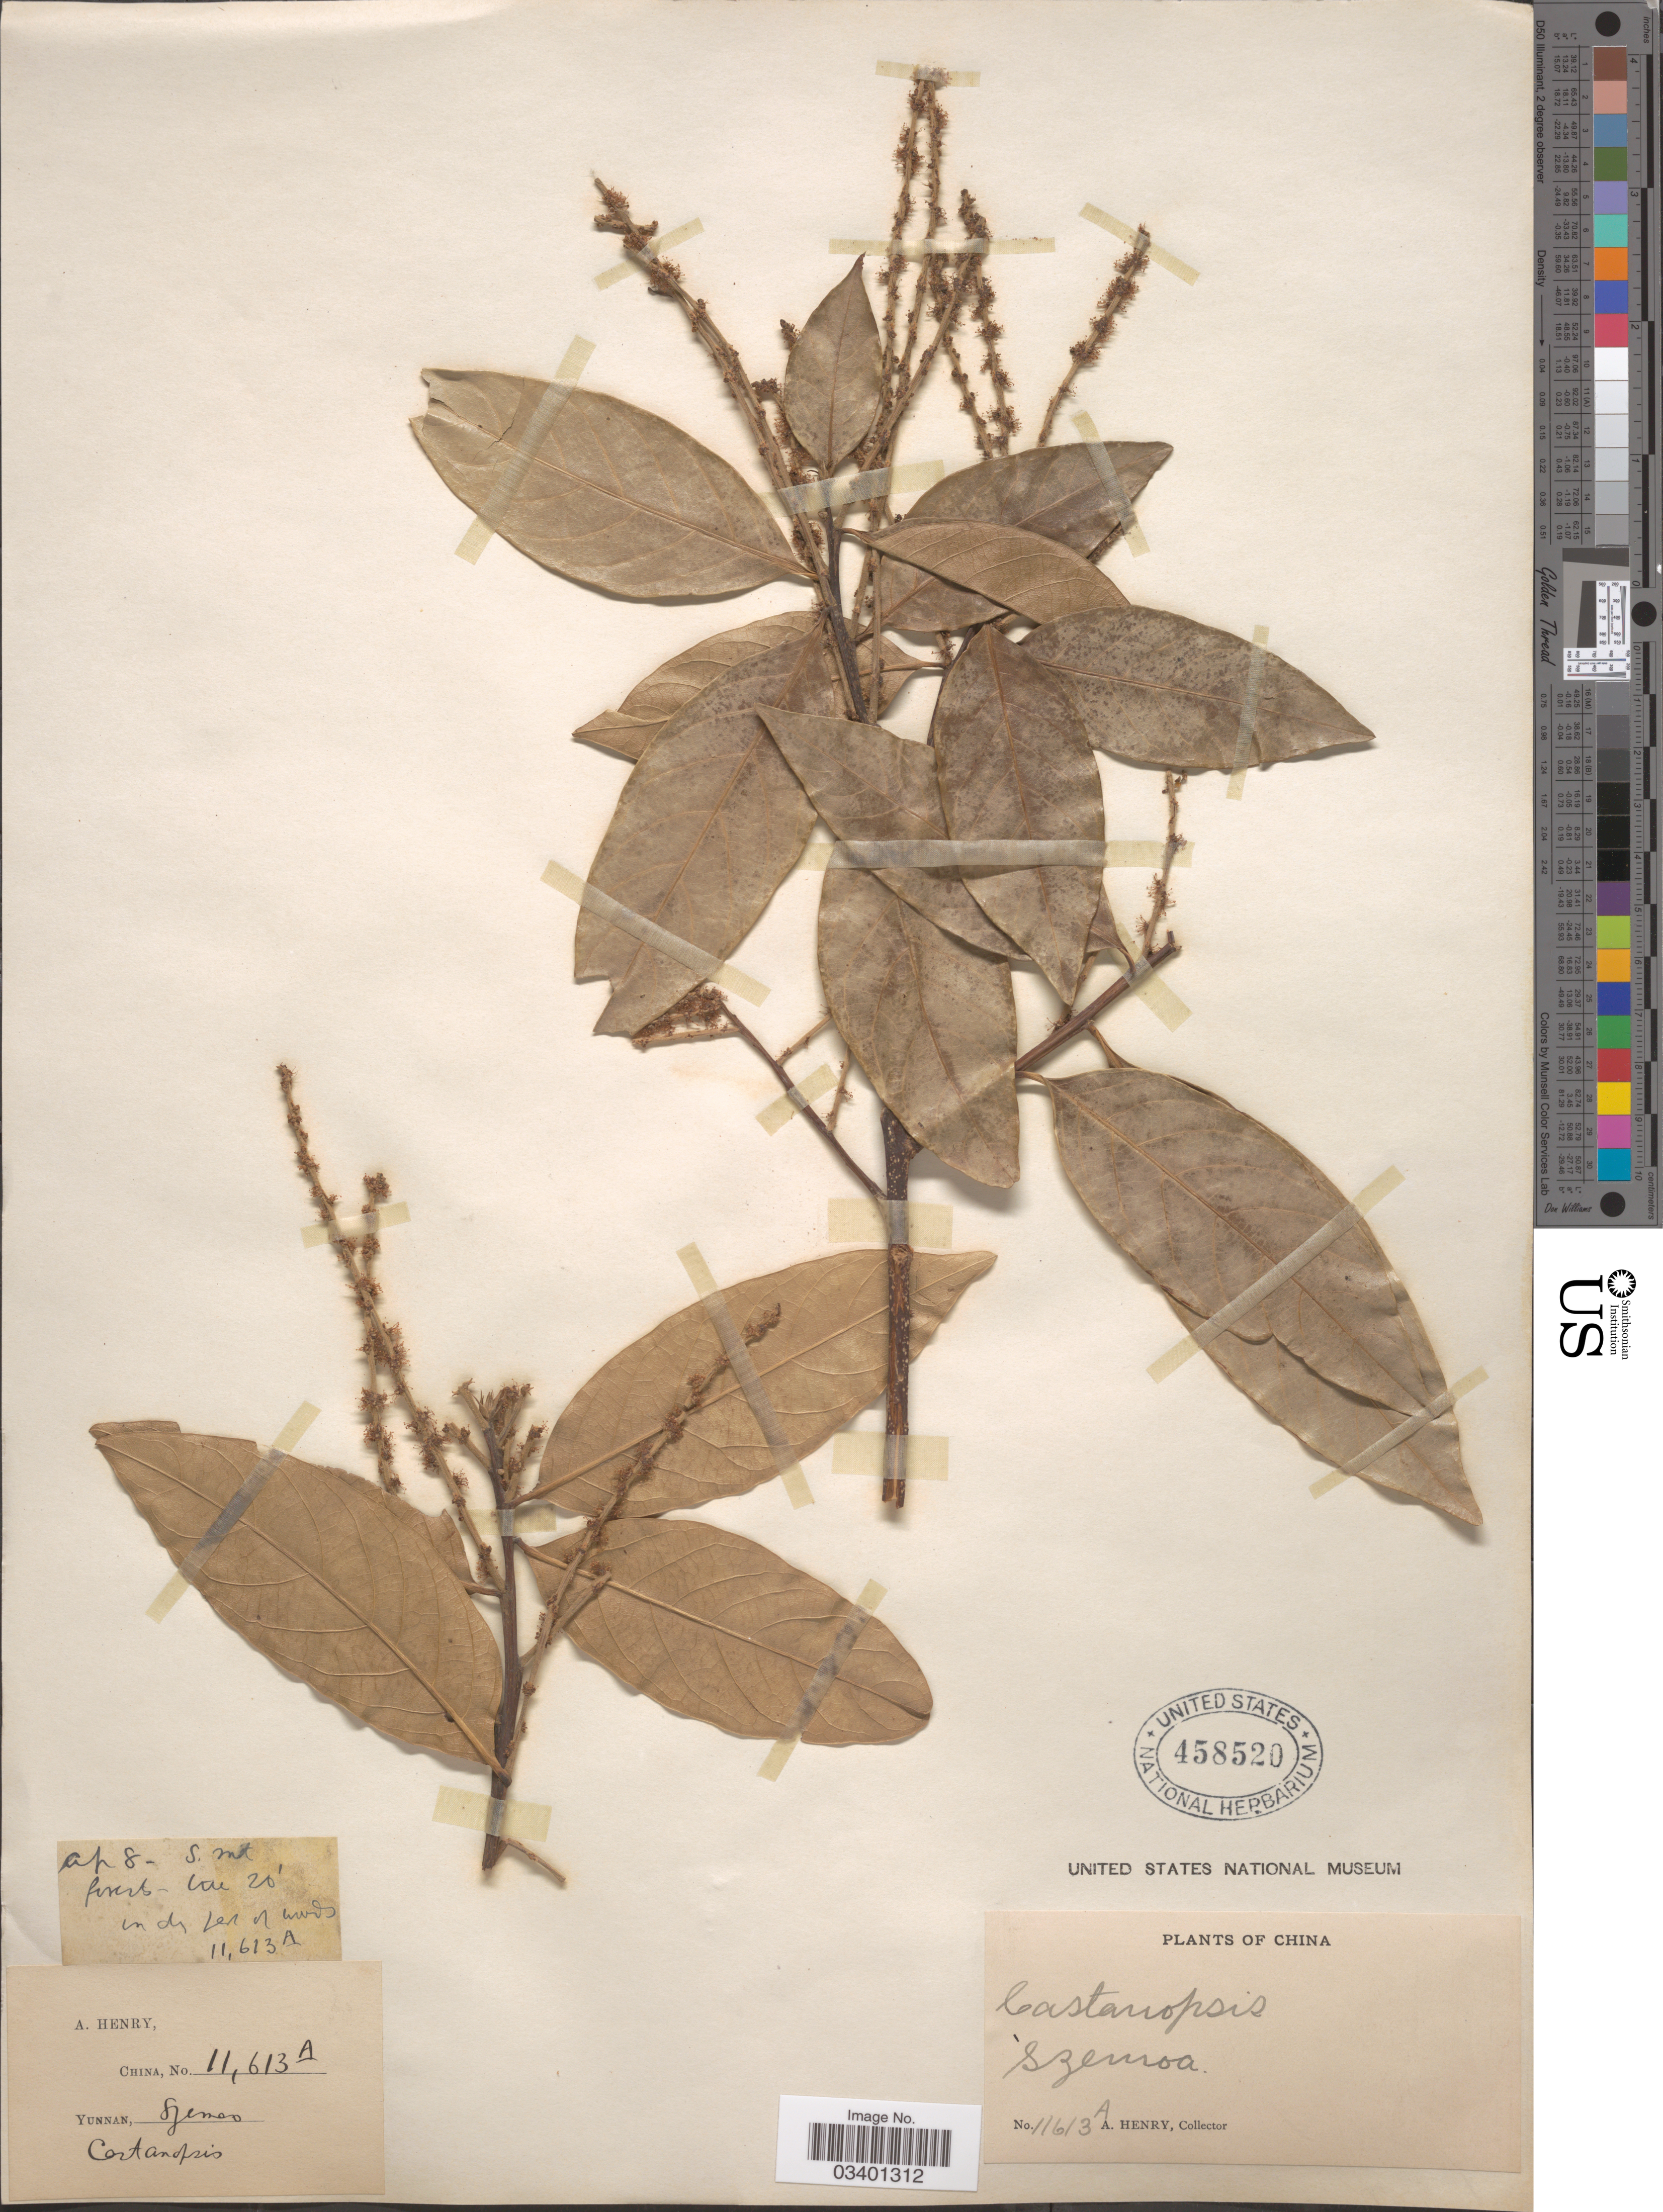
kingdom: Plantae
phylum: Tracheophyta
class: Magnoliopsida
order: Fagales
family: Fagaceae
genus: Castanopsis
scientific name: Castanopsis sp.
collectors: A. Henry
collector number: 11613 A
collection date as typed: Transcribed d/m/y: /4/8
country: China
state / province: Yunnan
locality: Szemoa. S. Mt.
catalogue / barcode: US 458520